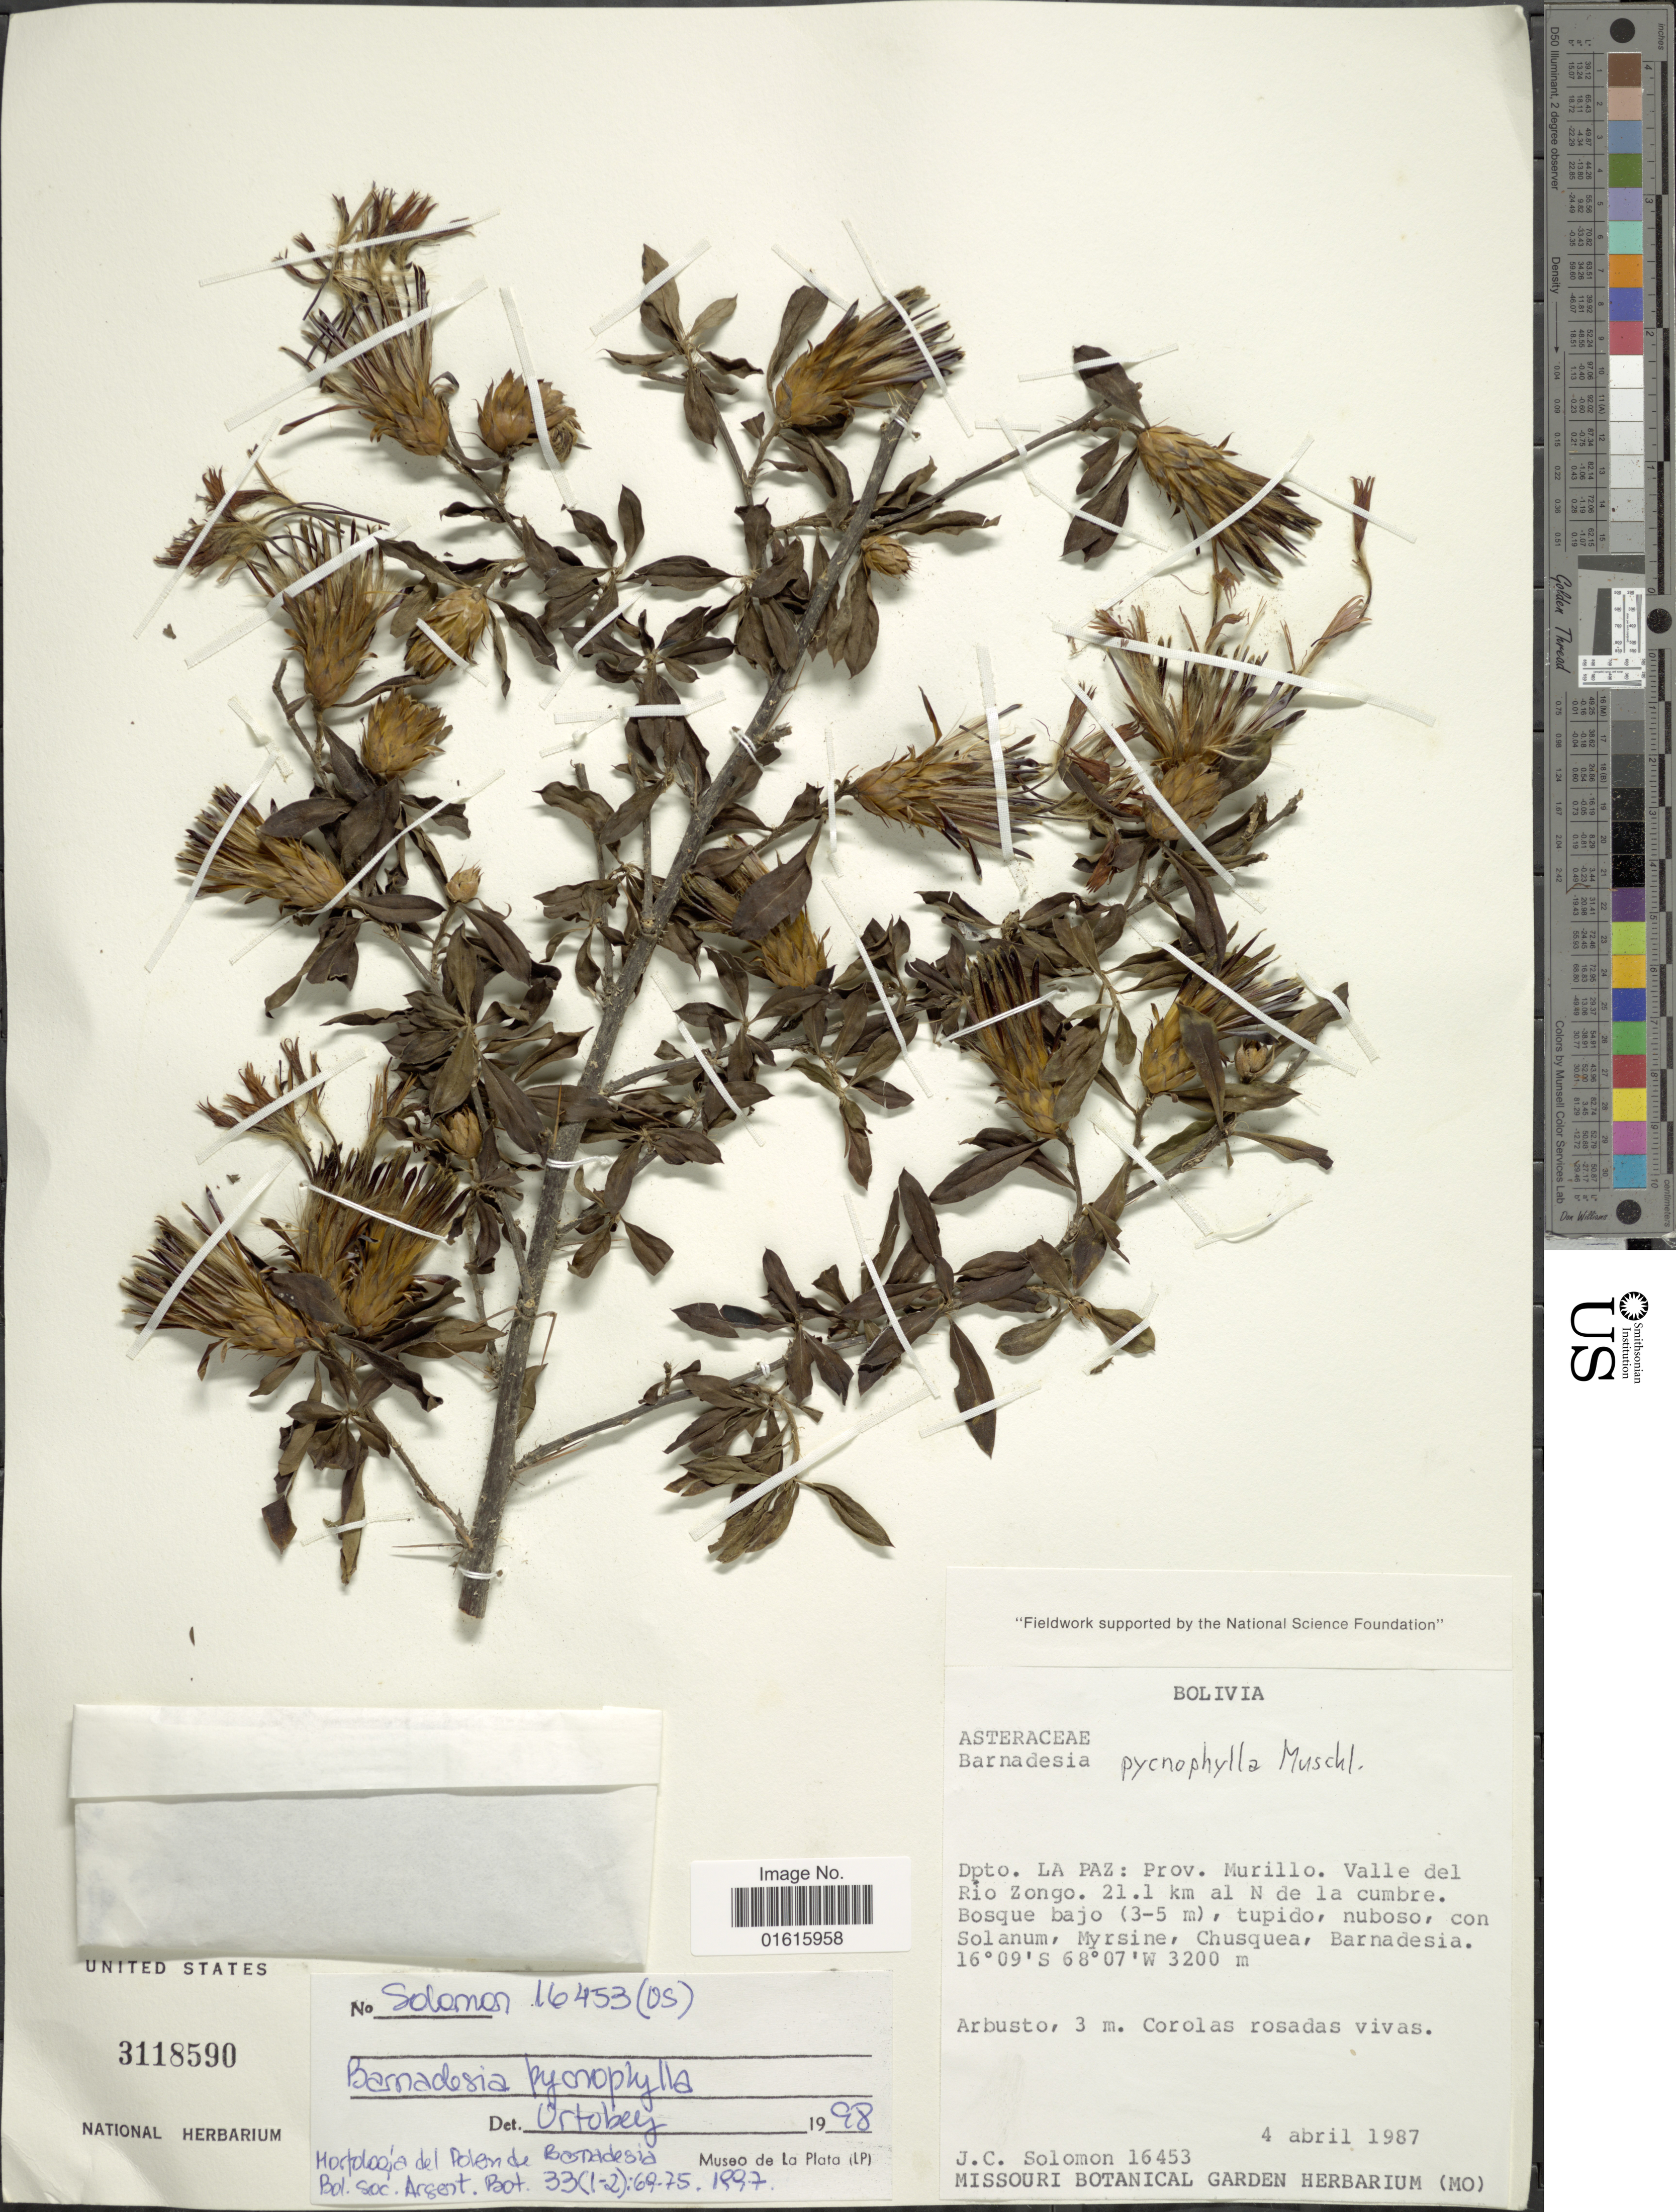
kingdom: Plantae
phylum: Tracheophyta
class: Magnoliopsida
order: Asterales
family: Asteraceae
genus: Barnadesia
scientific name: Barnadesia pycnophylla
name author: Muschl.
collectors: J. C. Solomon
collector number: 16453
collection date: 1987-04-04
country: Bolivia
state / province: La Paz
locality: Prov. Murillo. Valle del Rio Zongo. 21.1 km al N de la cumbre.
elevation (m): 3200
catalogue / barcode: US 3118590